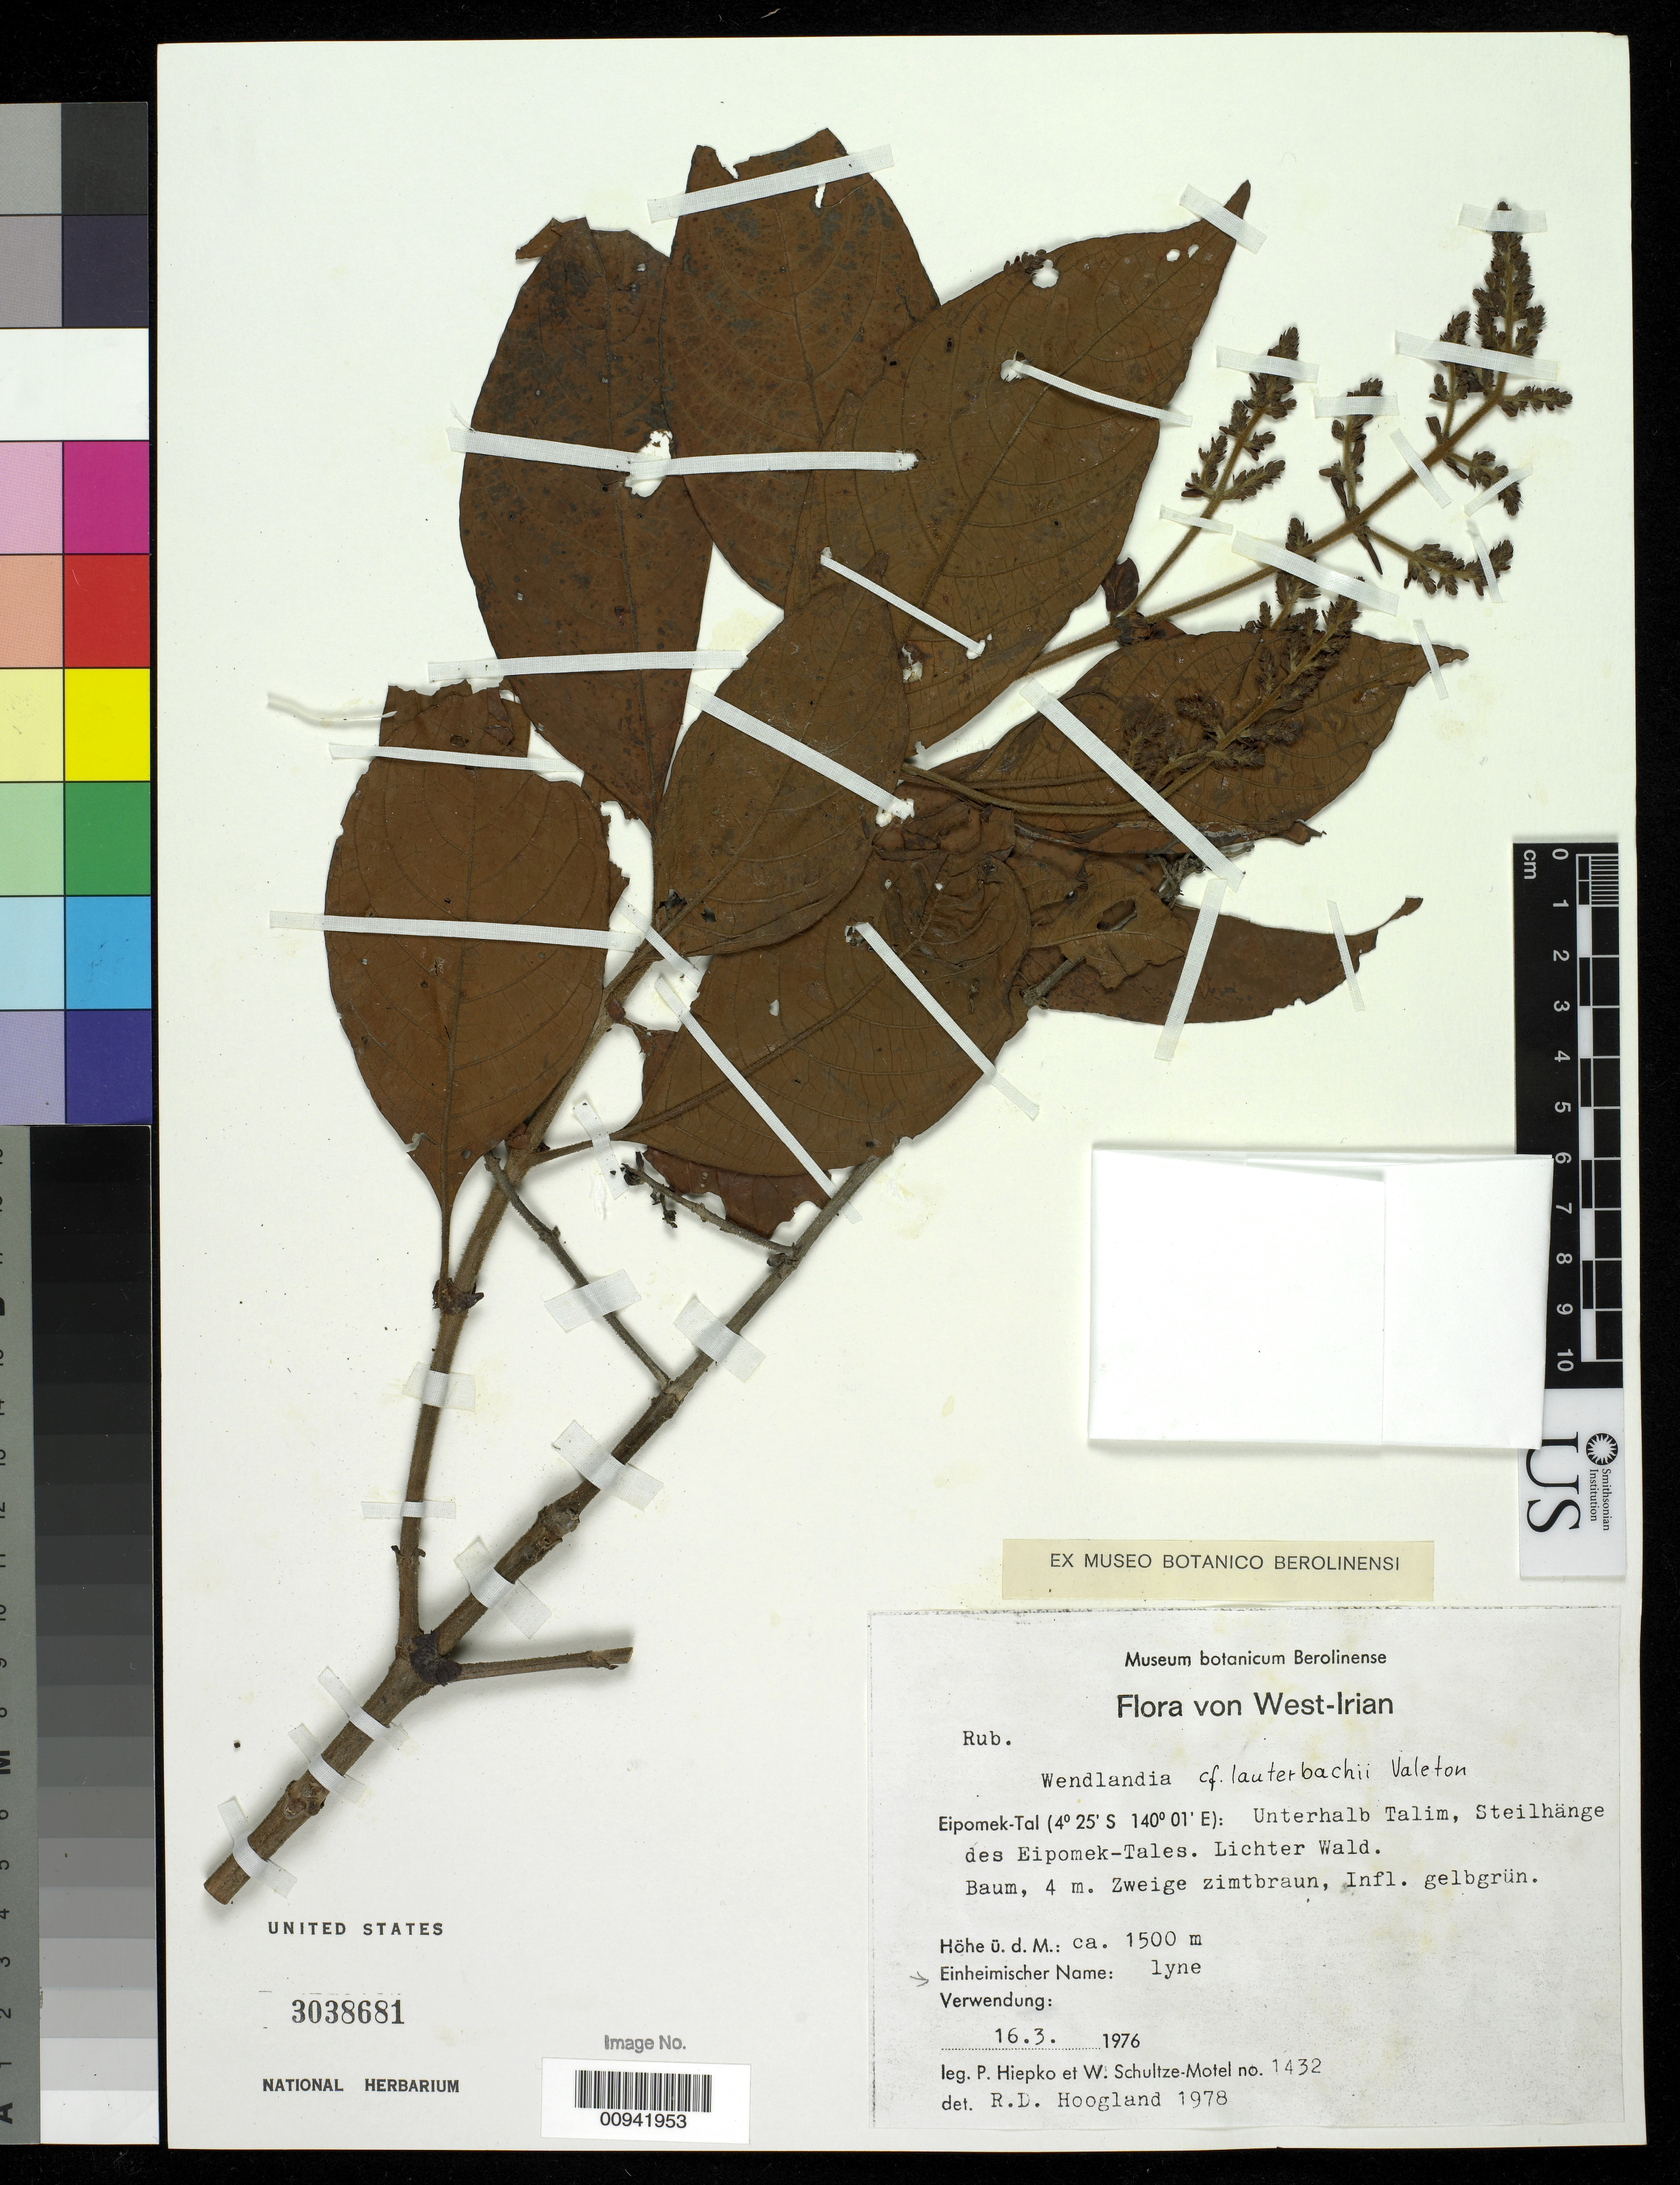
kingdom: Plantae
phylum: Tracheophyta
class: Magnoliopsida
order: Gentianales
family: Rubiaceae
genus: Wendlandia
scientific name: Wendlandia sp.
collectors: P. H. Hiepko & W. Schultze-Motel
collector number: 1432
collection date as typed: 16 May 1976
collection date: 1976-05-16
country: Papua New Guinea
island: New Guinea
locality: Unterhalb Talim, Steilhange des Eipomek-Tales.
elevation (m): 1500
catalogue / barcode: US 3038681